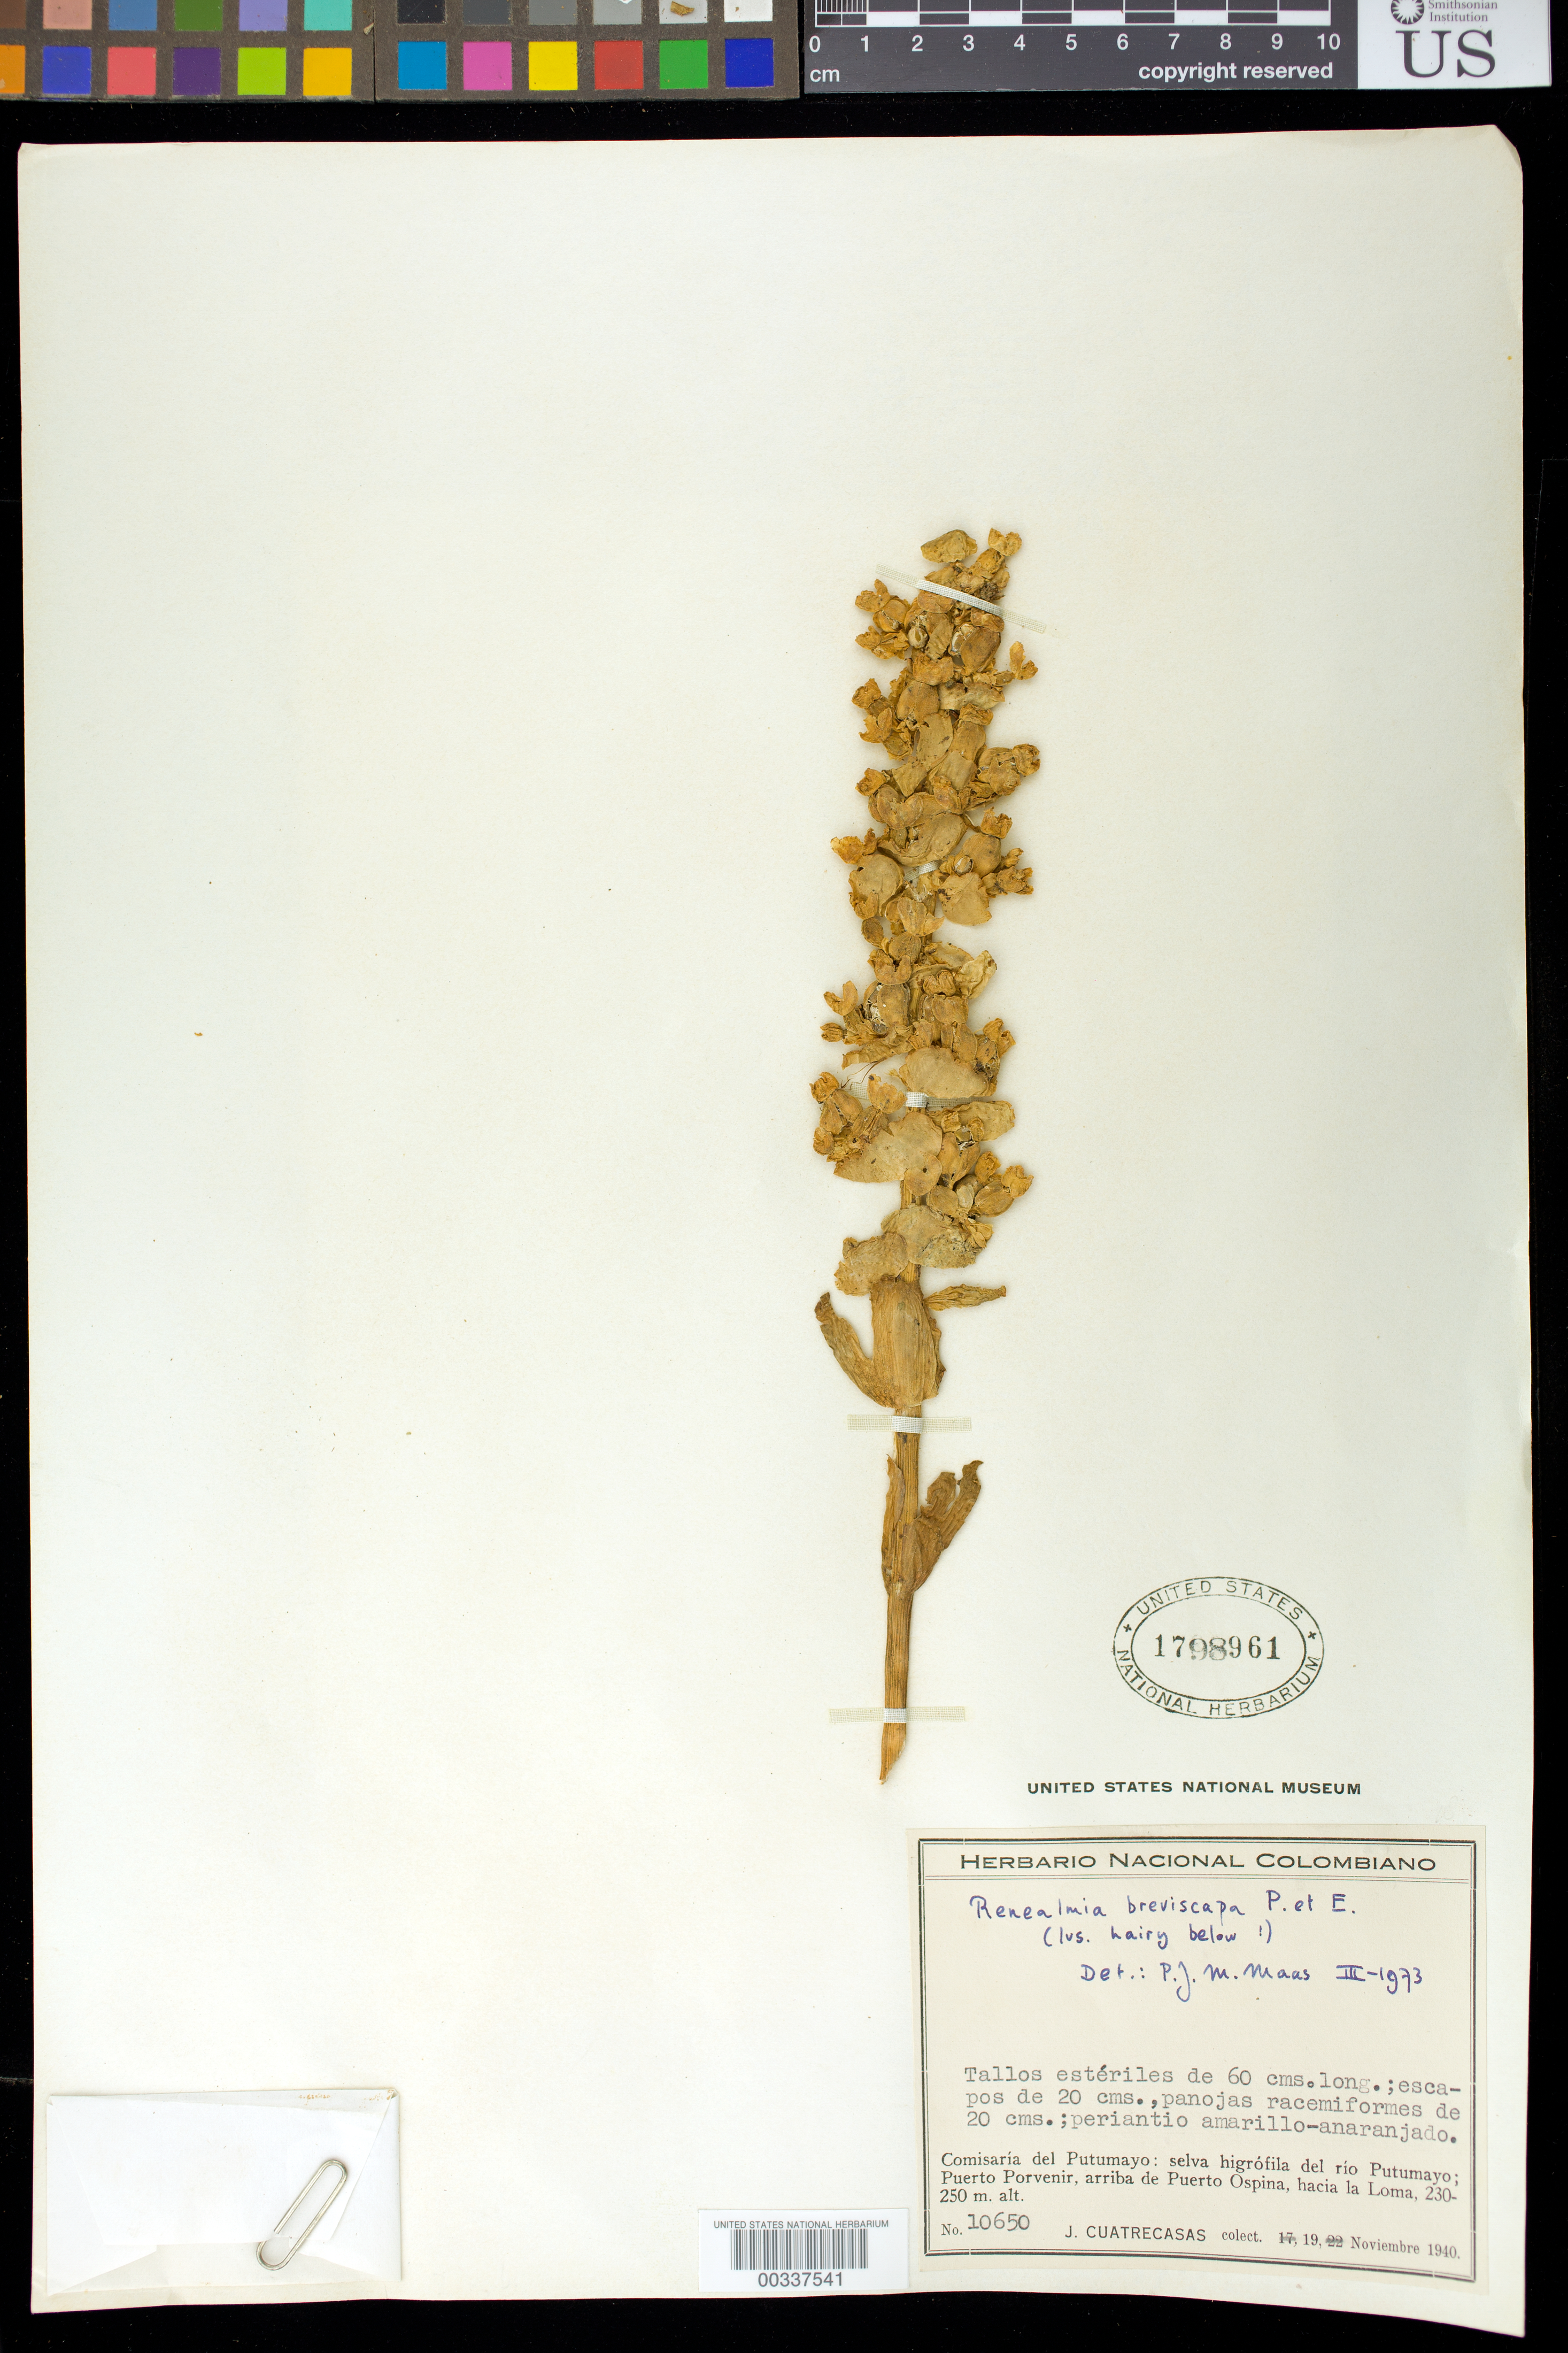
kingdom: Plantae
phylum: Tracheophyta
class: Liliopsida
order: Zingiberales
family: Zingiberaceae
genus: Renealmia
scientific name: Renealmia breviscapa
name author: Poepp. & Endl.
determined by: Maas, Paul J. M.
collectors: J. Cuatrecasas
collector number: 10650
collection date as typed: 19 Nov 1940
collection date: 1940-11-19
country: Colombia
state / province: Putumayo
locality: Selva higrofila del Rio Putumayo; Puerto porvenir, Arriba de Puerto Ospina, Hacia la Loma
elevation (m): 230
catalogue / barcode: US 1798961